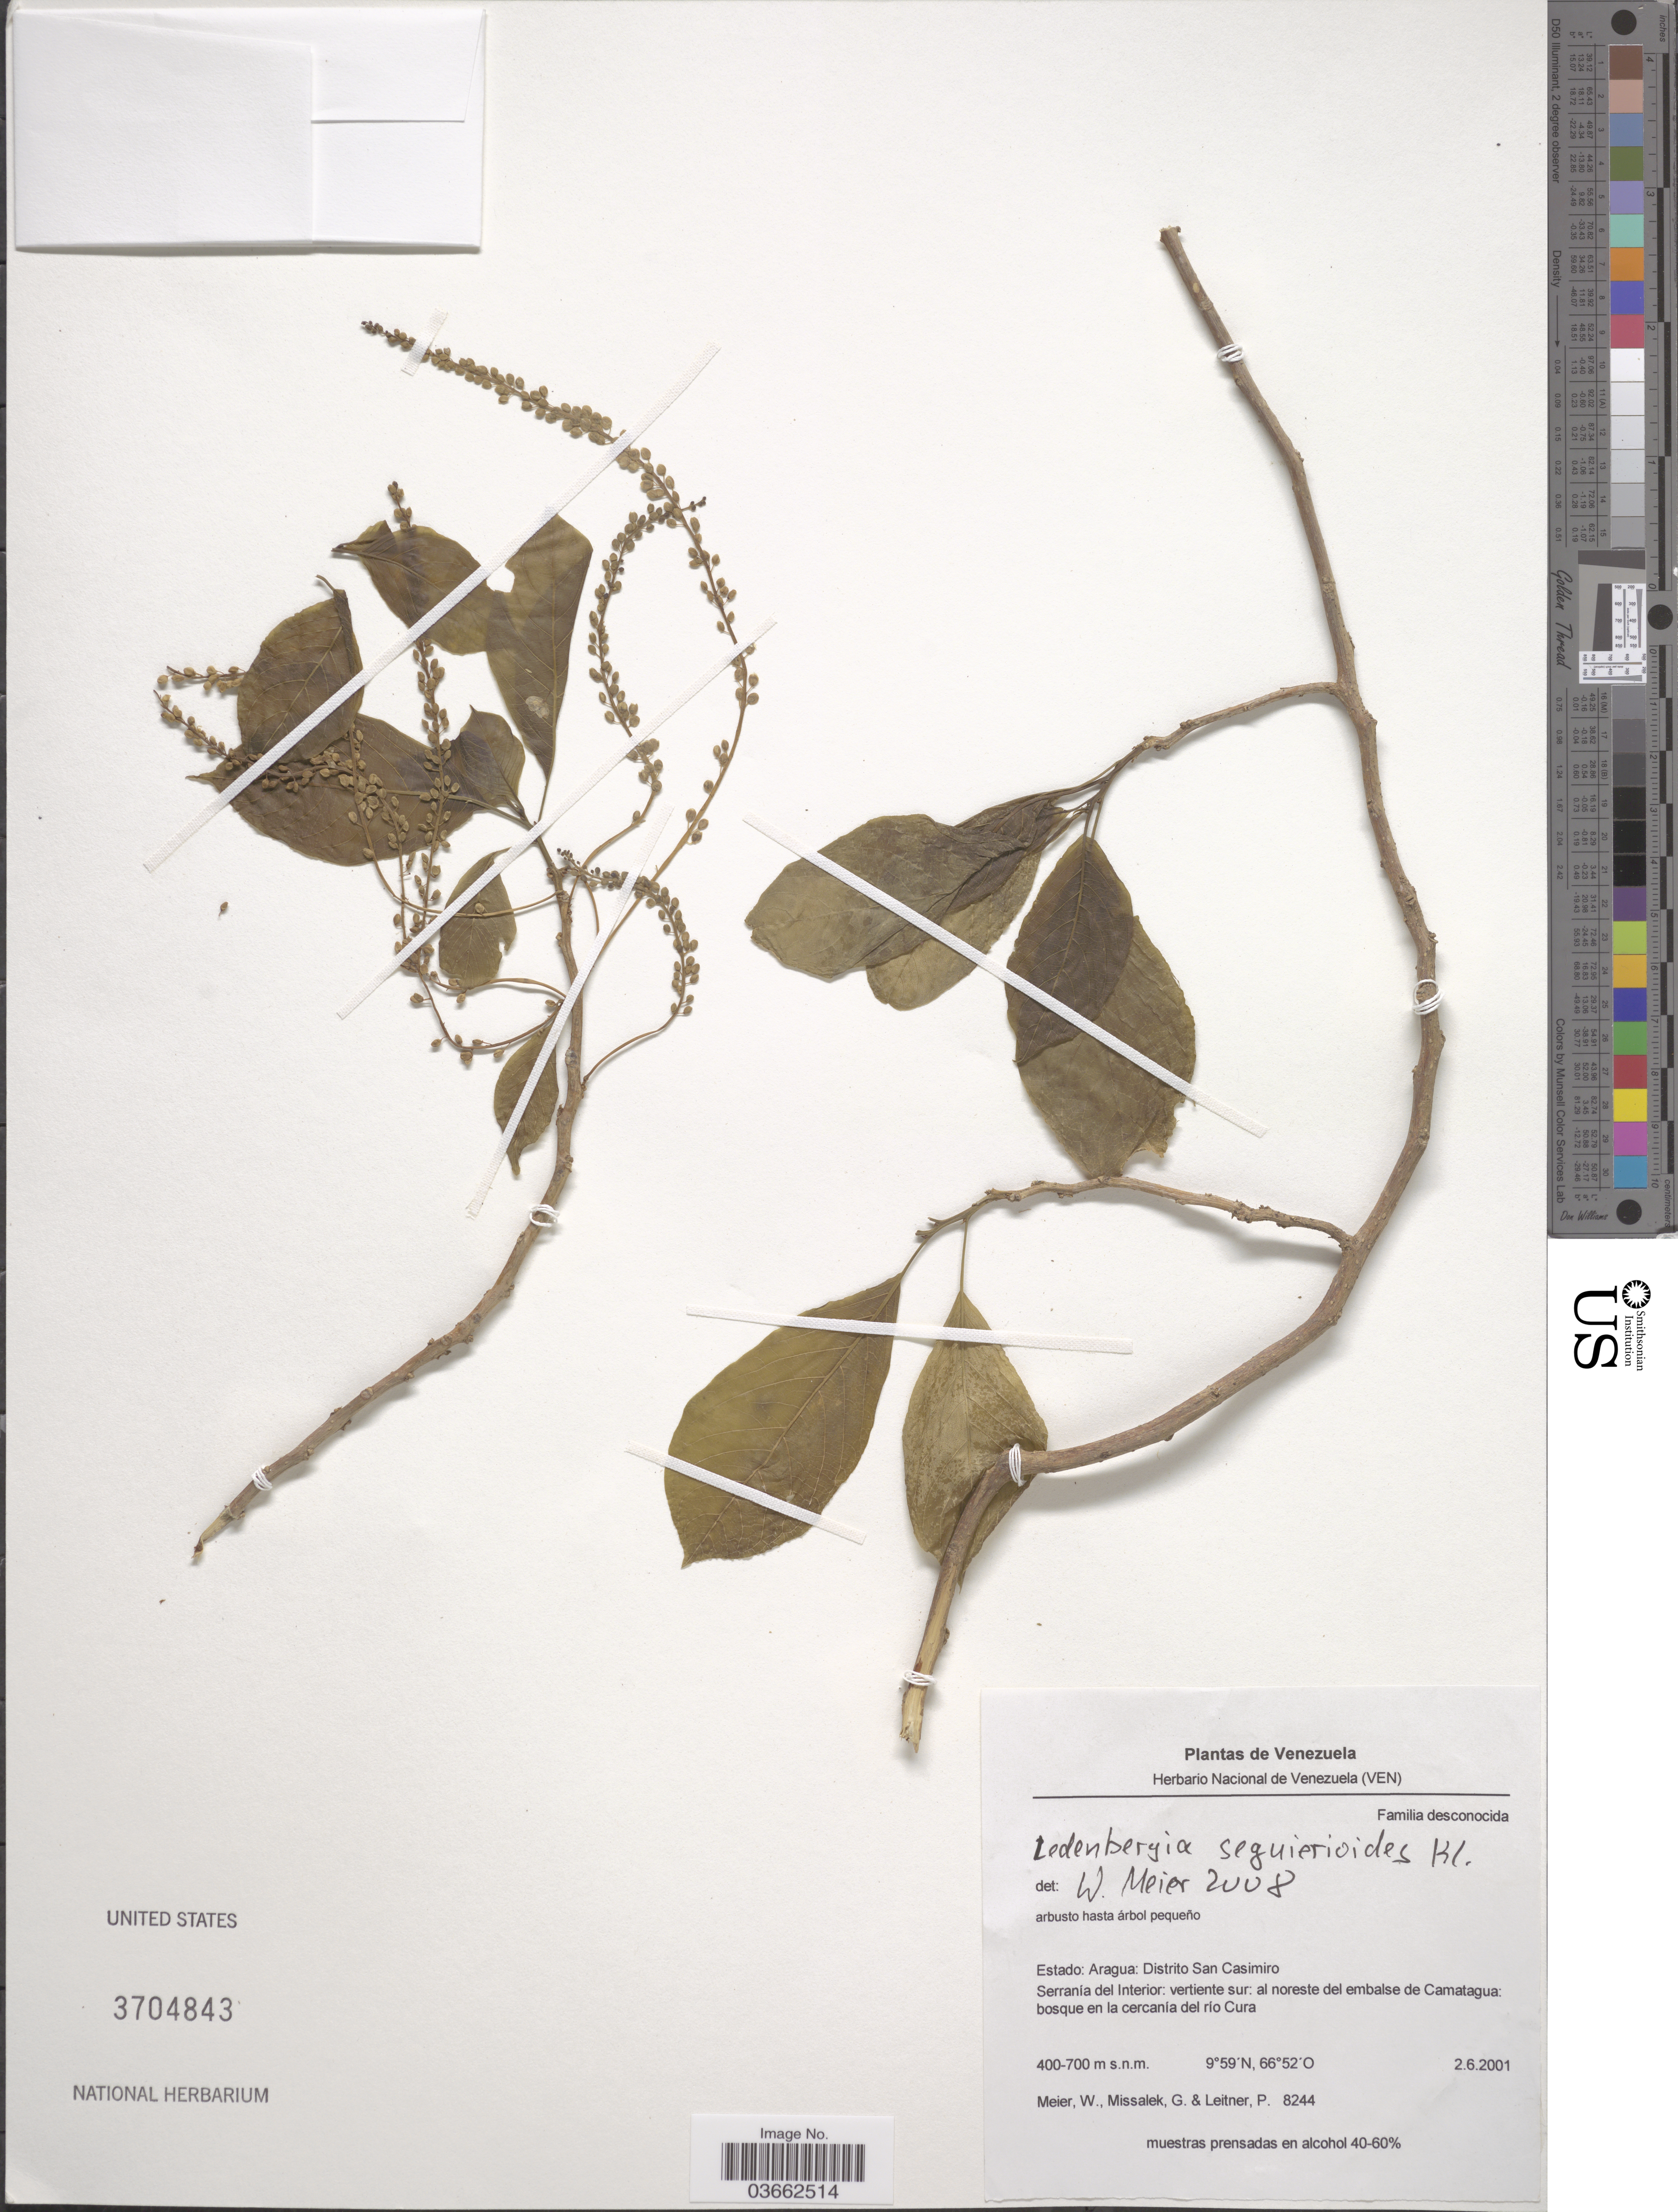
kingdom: Plantae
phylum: Tracheophyta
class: Magnoliopsida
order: Caryophyllales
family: Phytolaccaceae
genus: Flueckigera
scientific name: Flueckigera seguierodes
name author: (Klotzsch ex Moq.) Kuntze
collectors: W. Meier, G. Missalek & P. Leitner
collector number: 8244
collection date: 2001-06-02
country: Venezuela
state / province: Aragua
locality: Distrito San Casimiro. Serranía del Interior: vertiente sur: al noreste del embalse de Camatagua: bosque en la cercanía del río Cura.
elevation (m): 400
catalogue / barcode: US 3704843